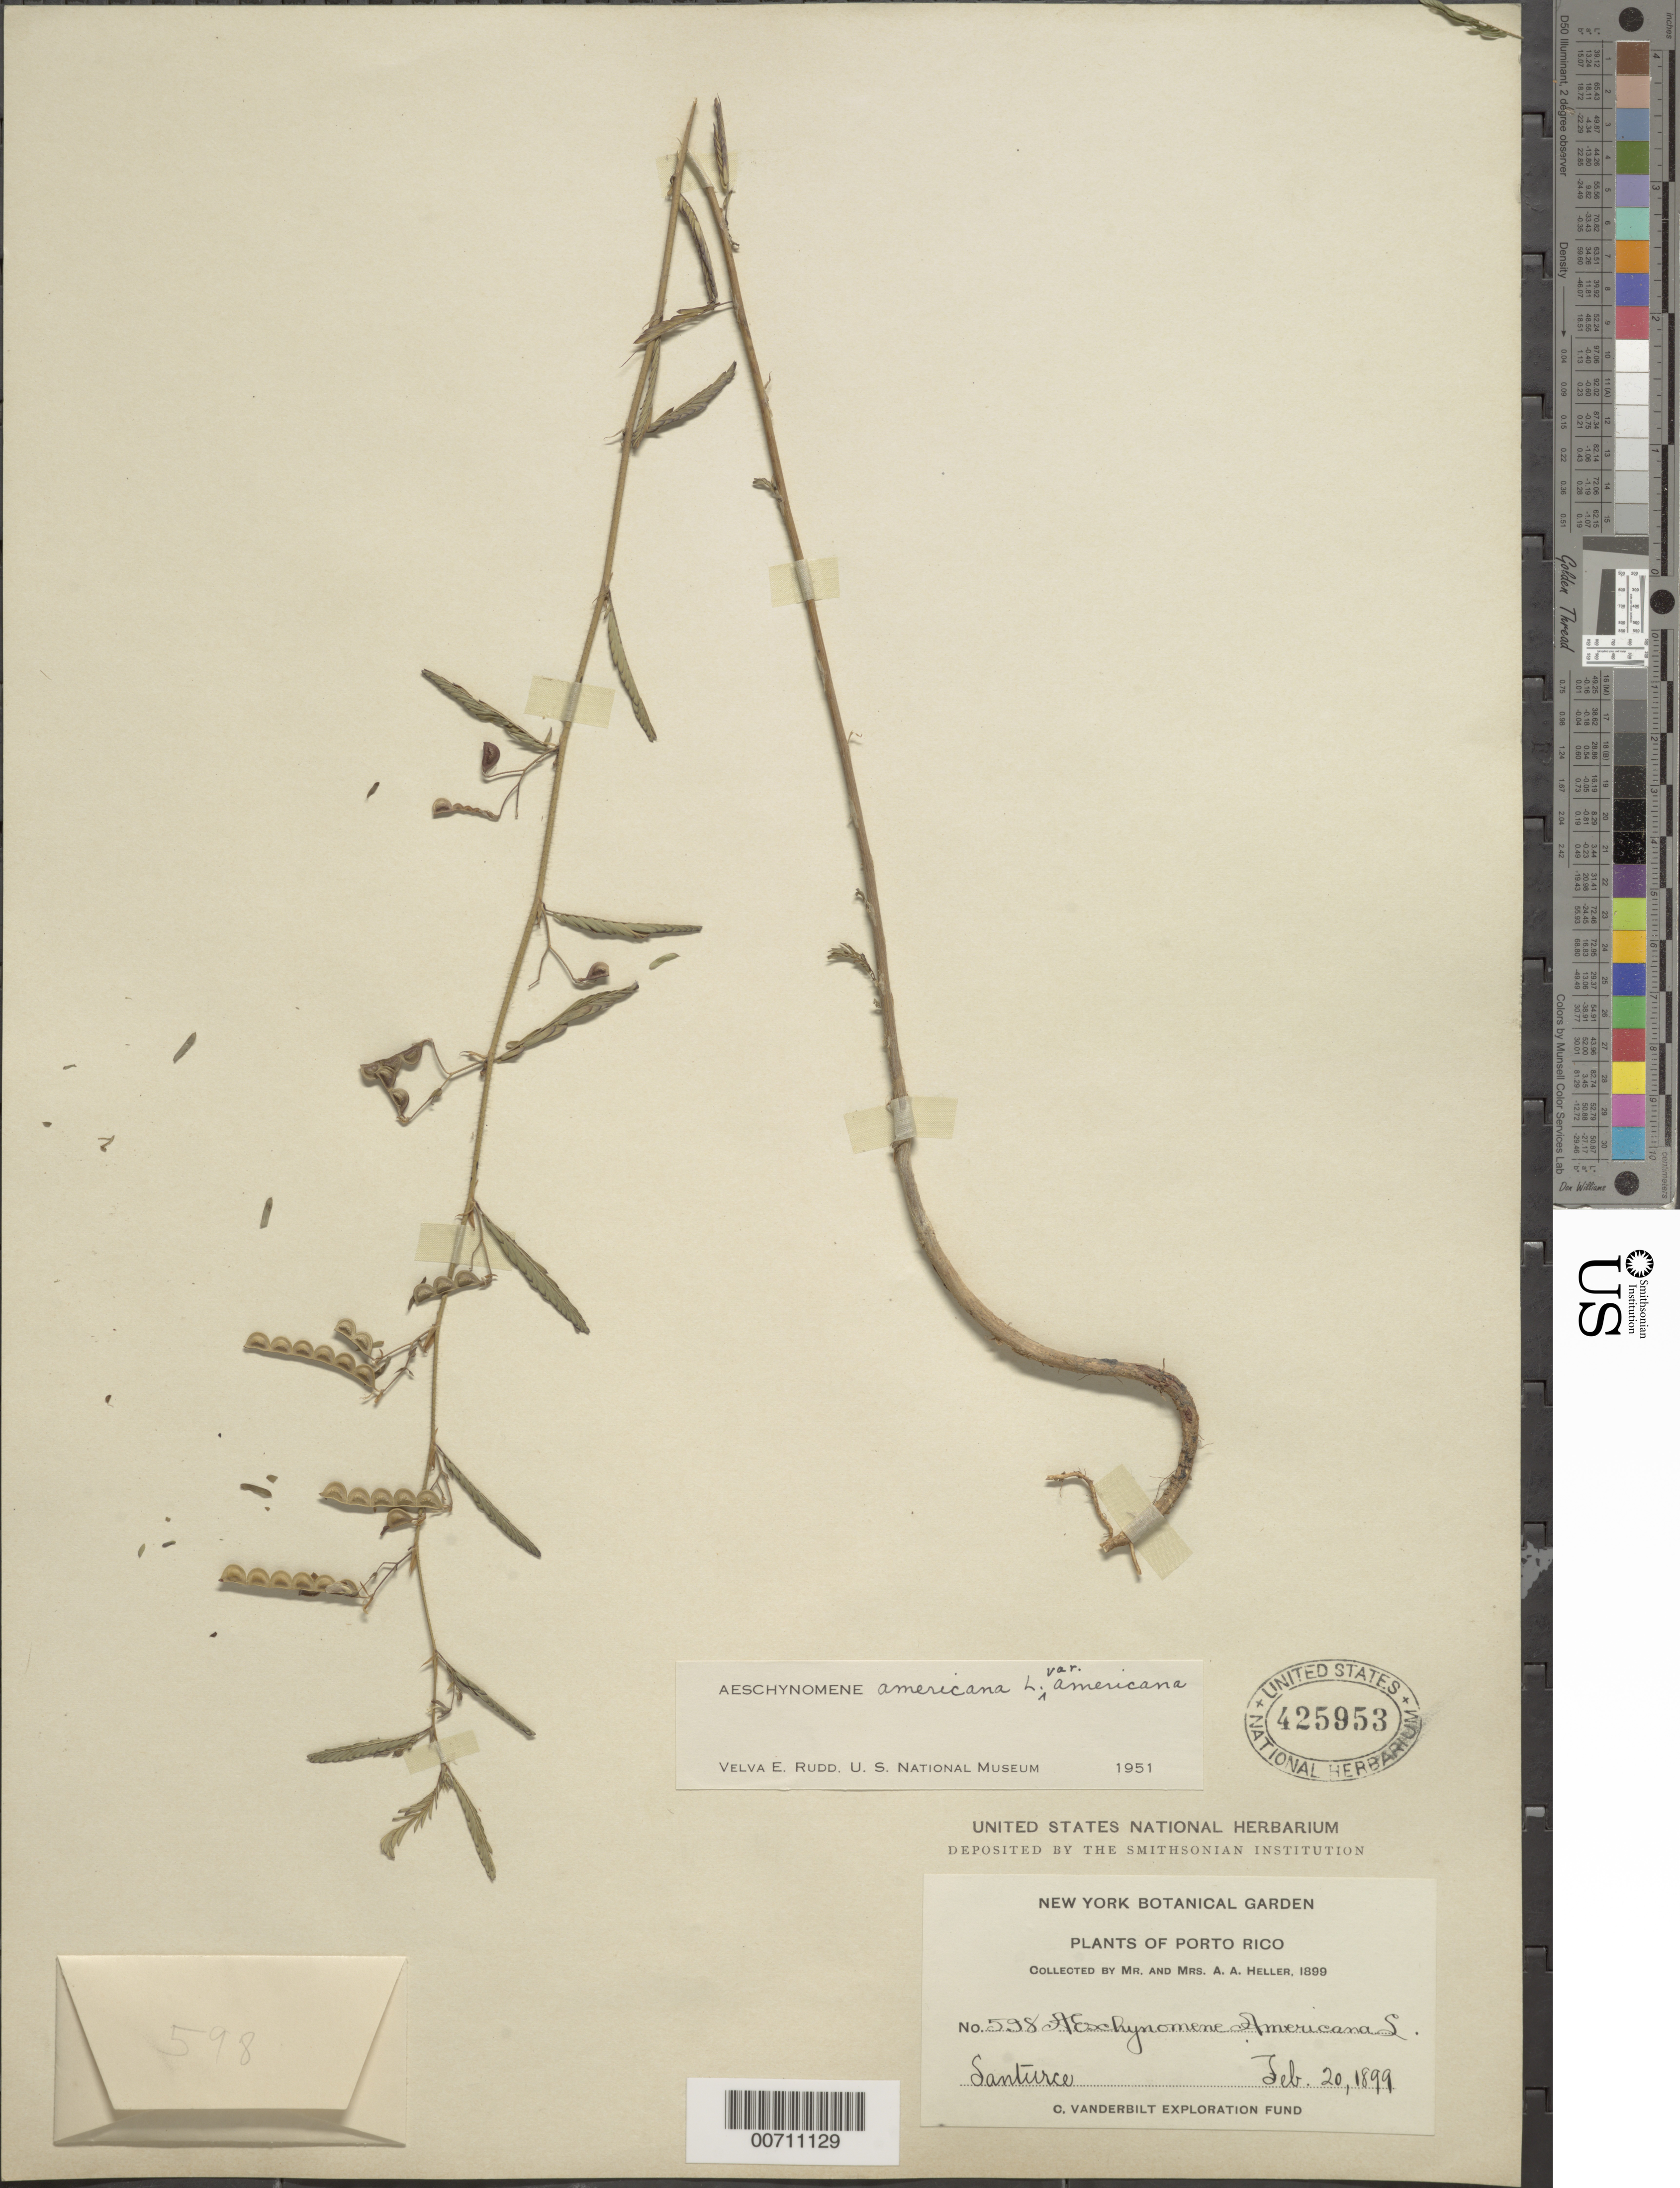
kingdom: Plantae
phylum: Tracheophyta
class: Magnoliopsida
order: Fabales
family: Fabaceae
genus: Aeschynomene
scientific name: Aeschynomene americana var. americana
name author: L.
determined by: Rudd, V. E.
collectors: A. A. Heller & -- Heller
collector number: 598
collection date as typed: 20 Feb 1899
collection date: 1899-02-20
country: Puerto Rico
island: Greater Antilles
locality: Santurce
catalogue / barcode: US 425953